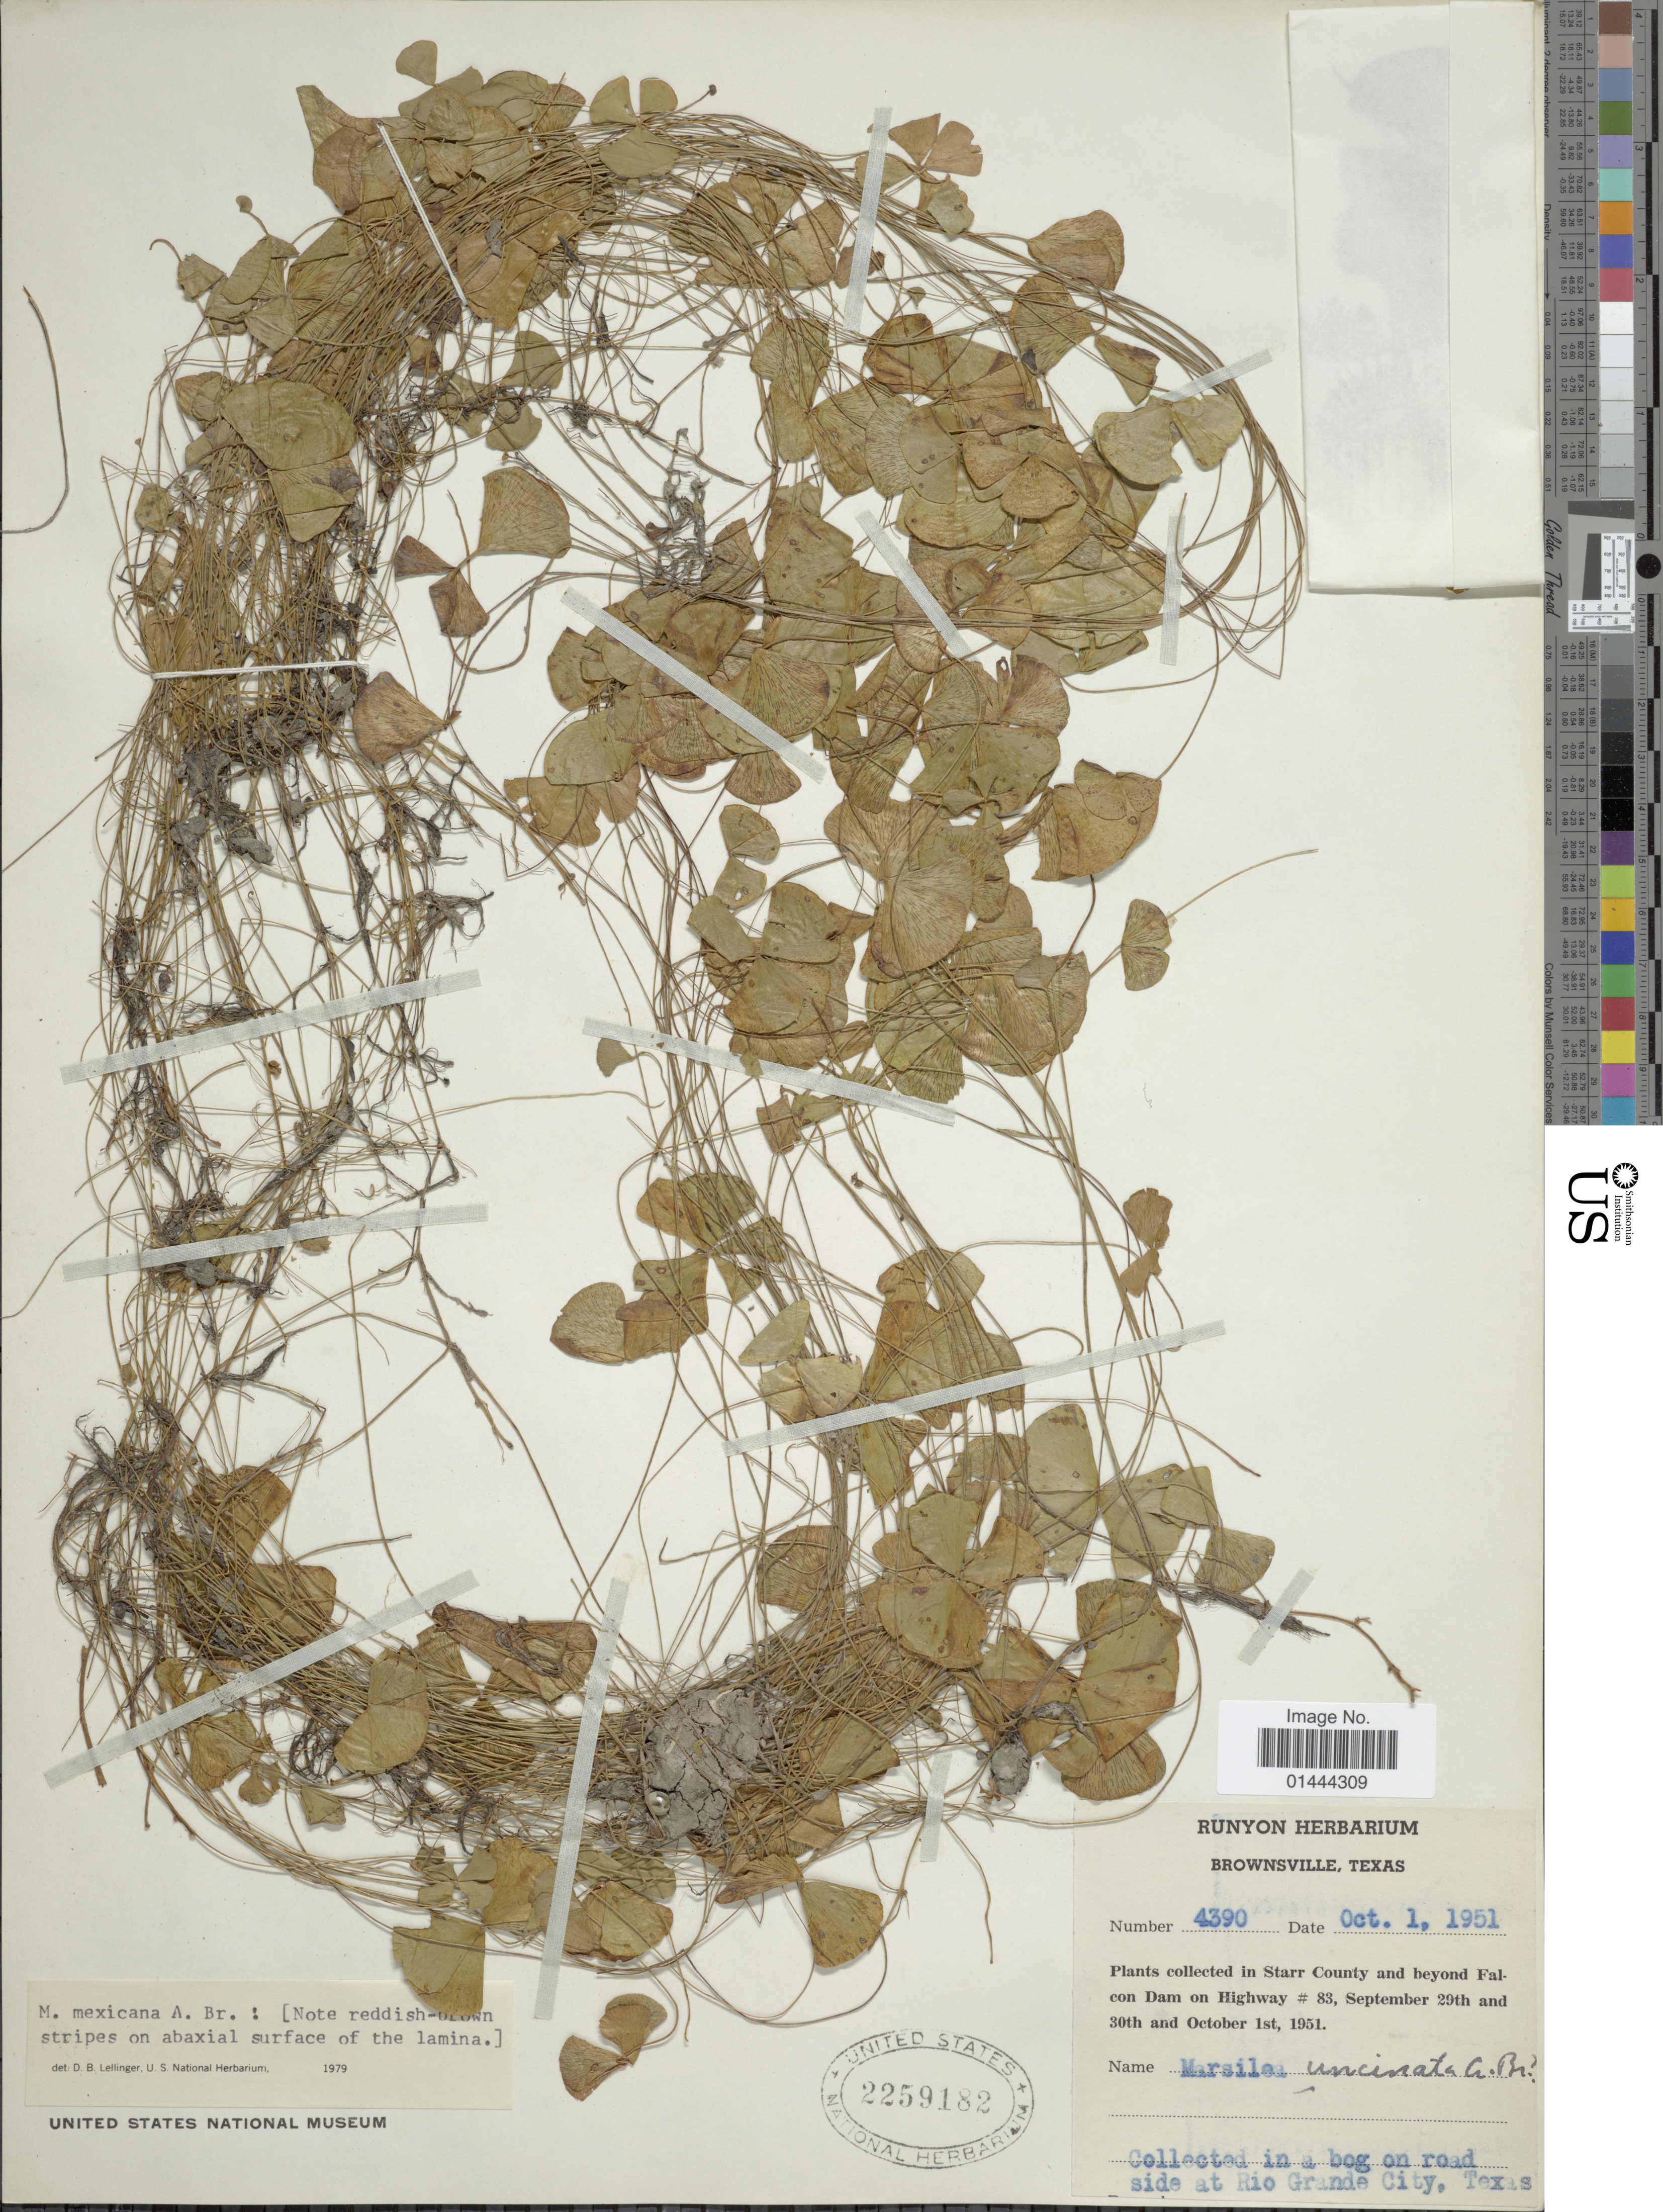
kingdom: Plantae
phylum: Tracheophyta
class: Polypodiopsida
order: Salviniales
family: Marsileaceae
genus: Marsilea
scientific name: Marsilea vestita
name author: Hook. & Grev.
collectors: ex herb. Runyon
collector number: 4390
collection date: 1951-10-01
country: United States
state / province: Texas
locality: Starr County and beyond Falcon Dam on Highway #83, in a bog on road side at Rio Grande City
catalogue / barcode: US 2259182